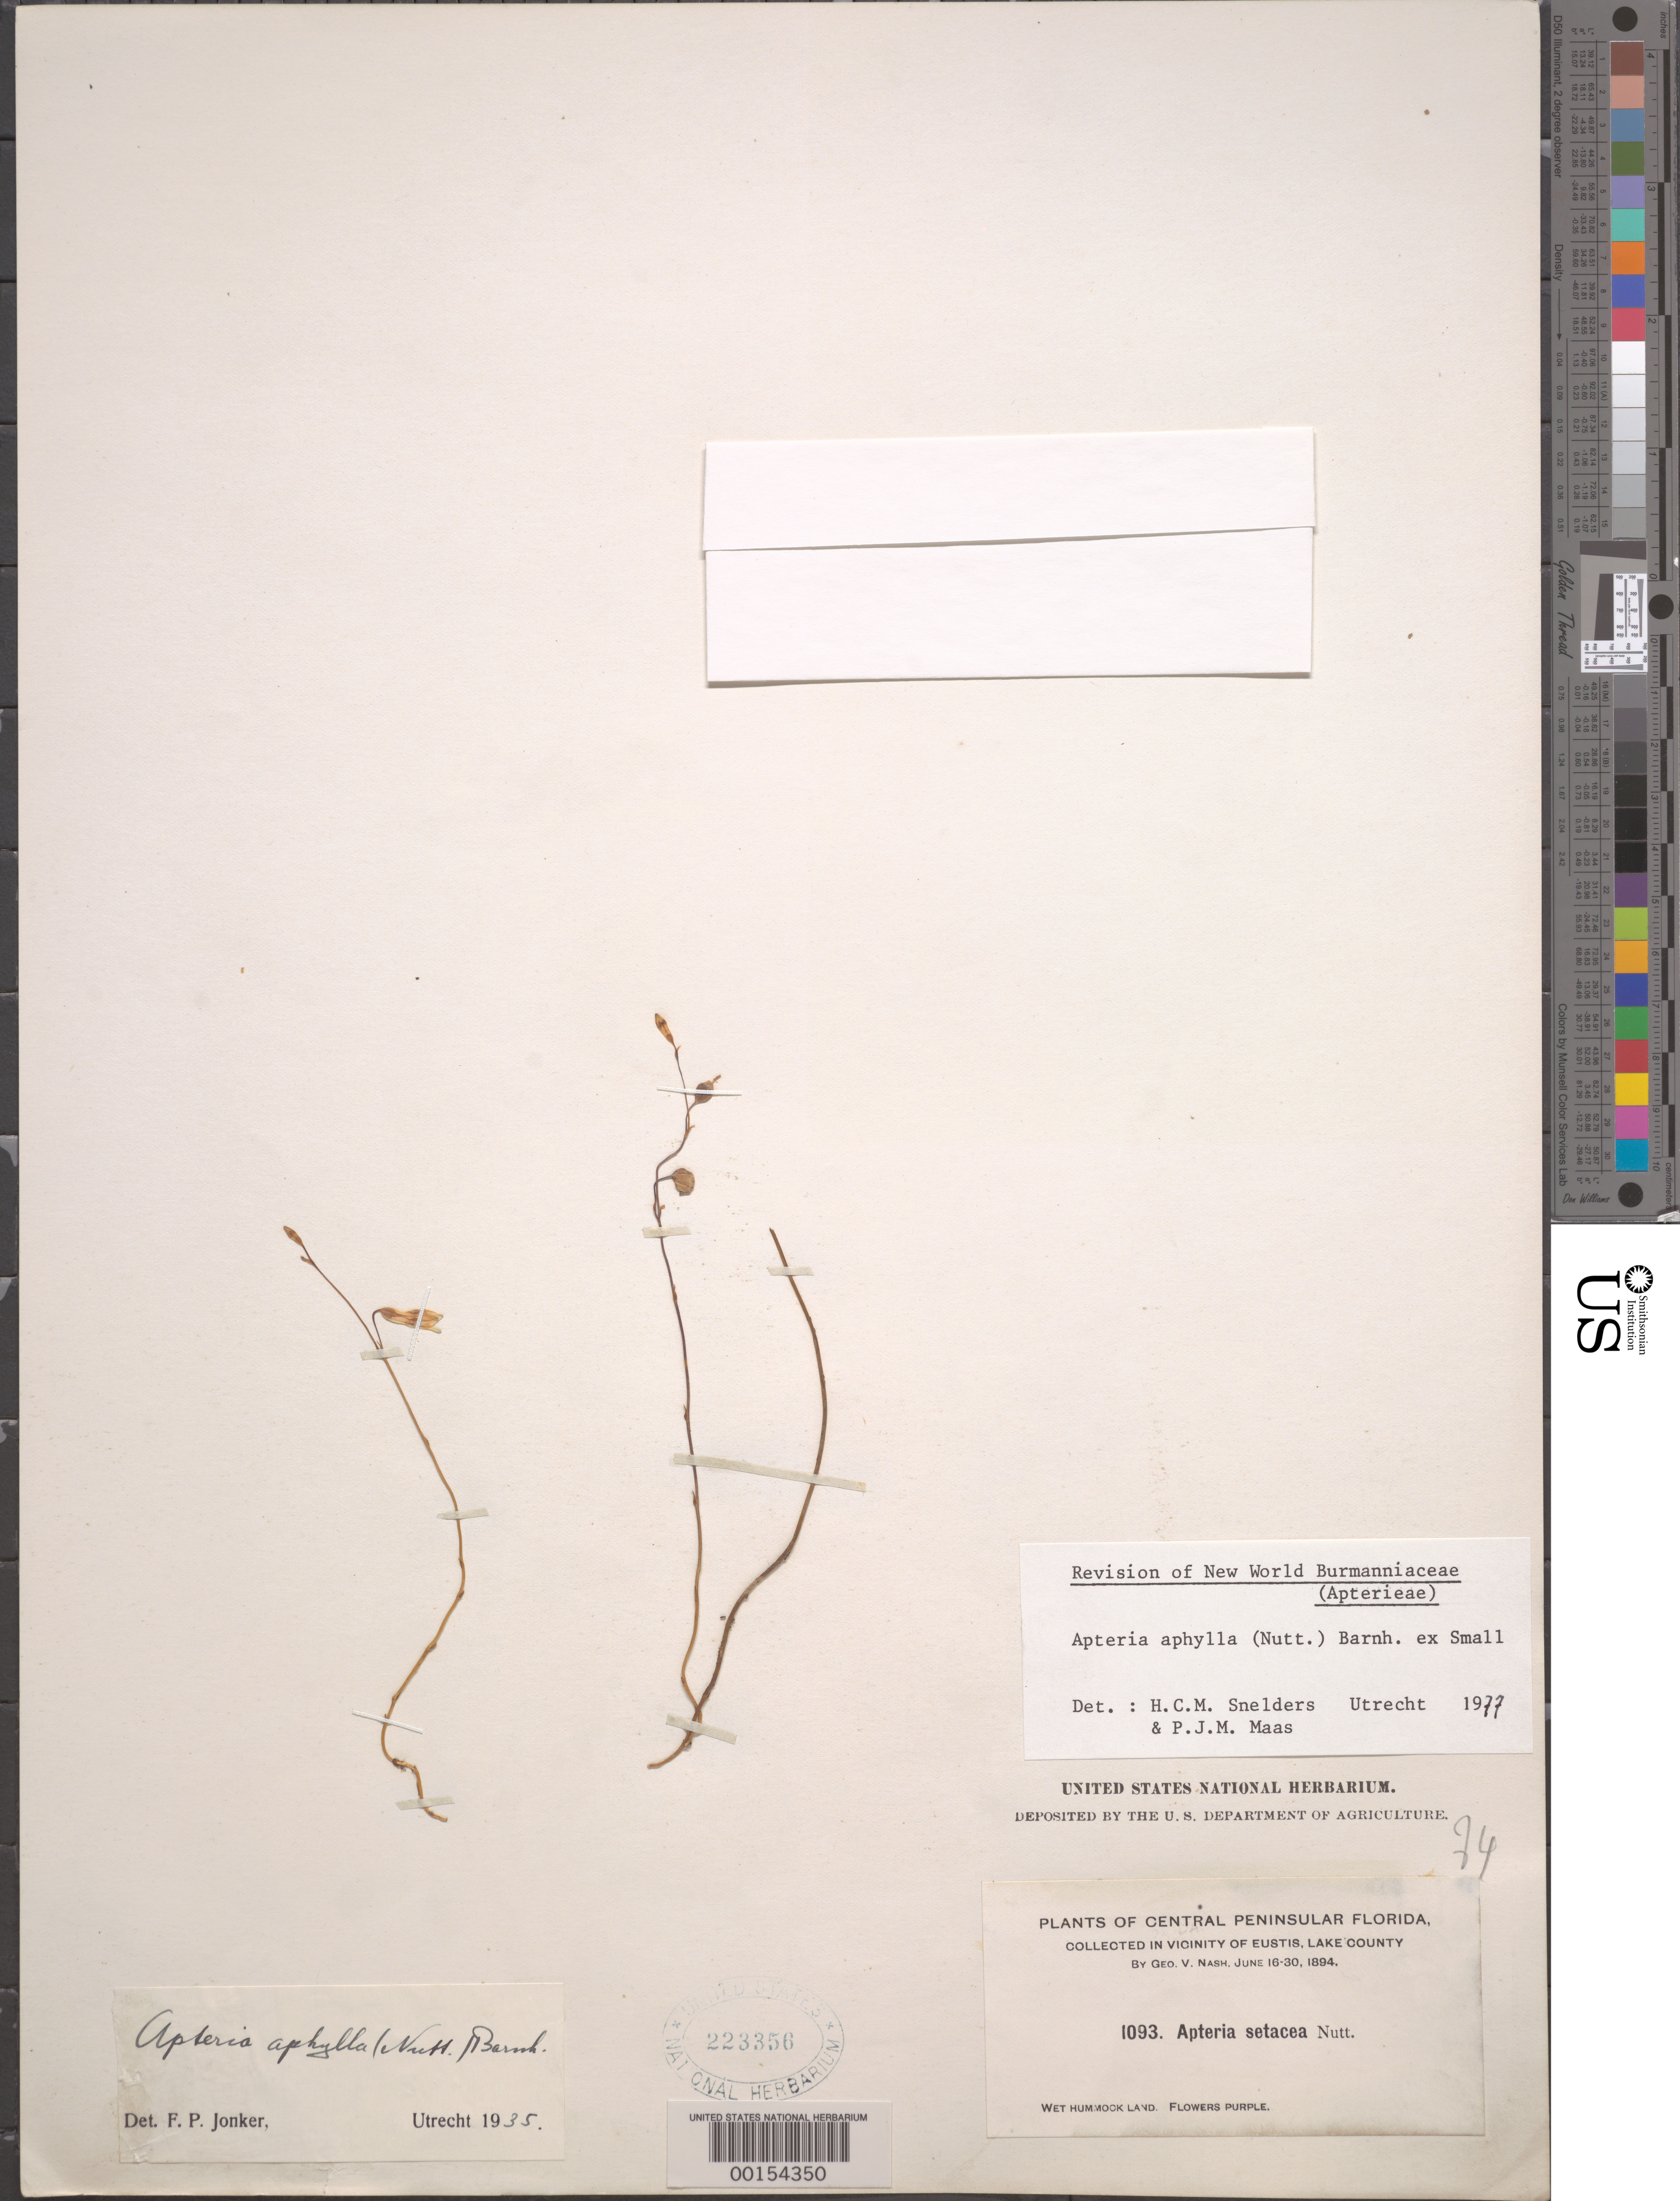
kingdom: Plantae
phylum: Tracheophyta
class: Liliopsida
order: Dioscoreales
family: Burmanniaceae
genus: Apteria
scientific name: Apteria aphylla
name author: (Nutt.) Barnhart ex Small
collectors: G. V. Nash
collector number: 1093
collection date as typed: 16 Jun 1894 to 30 Jun 1894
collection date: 1894-06-16/1894-06-30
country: United States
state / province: Florida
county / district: Lake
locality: Eustis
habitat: Wet hummock land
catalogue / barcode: US 223356